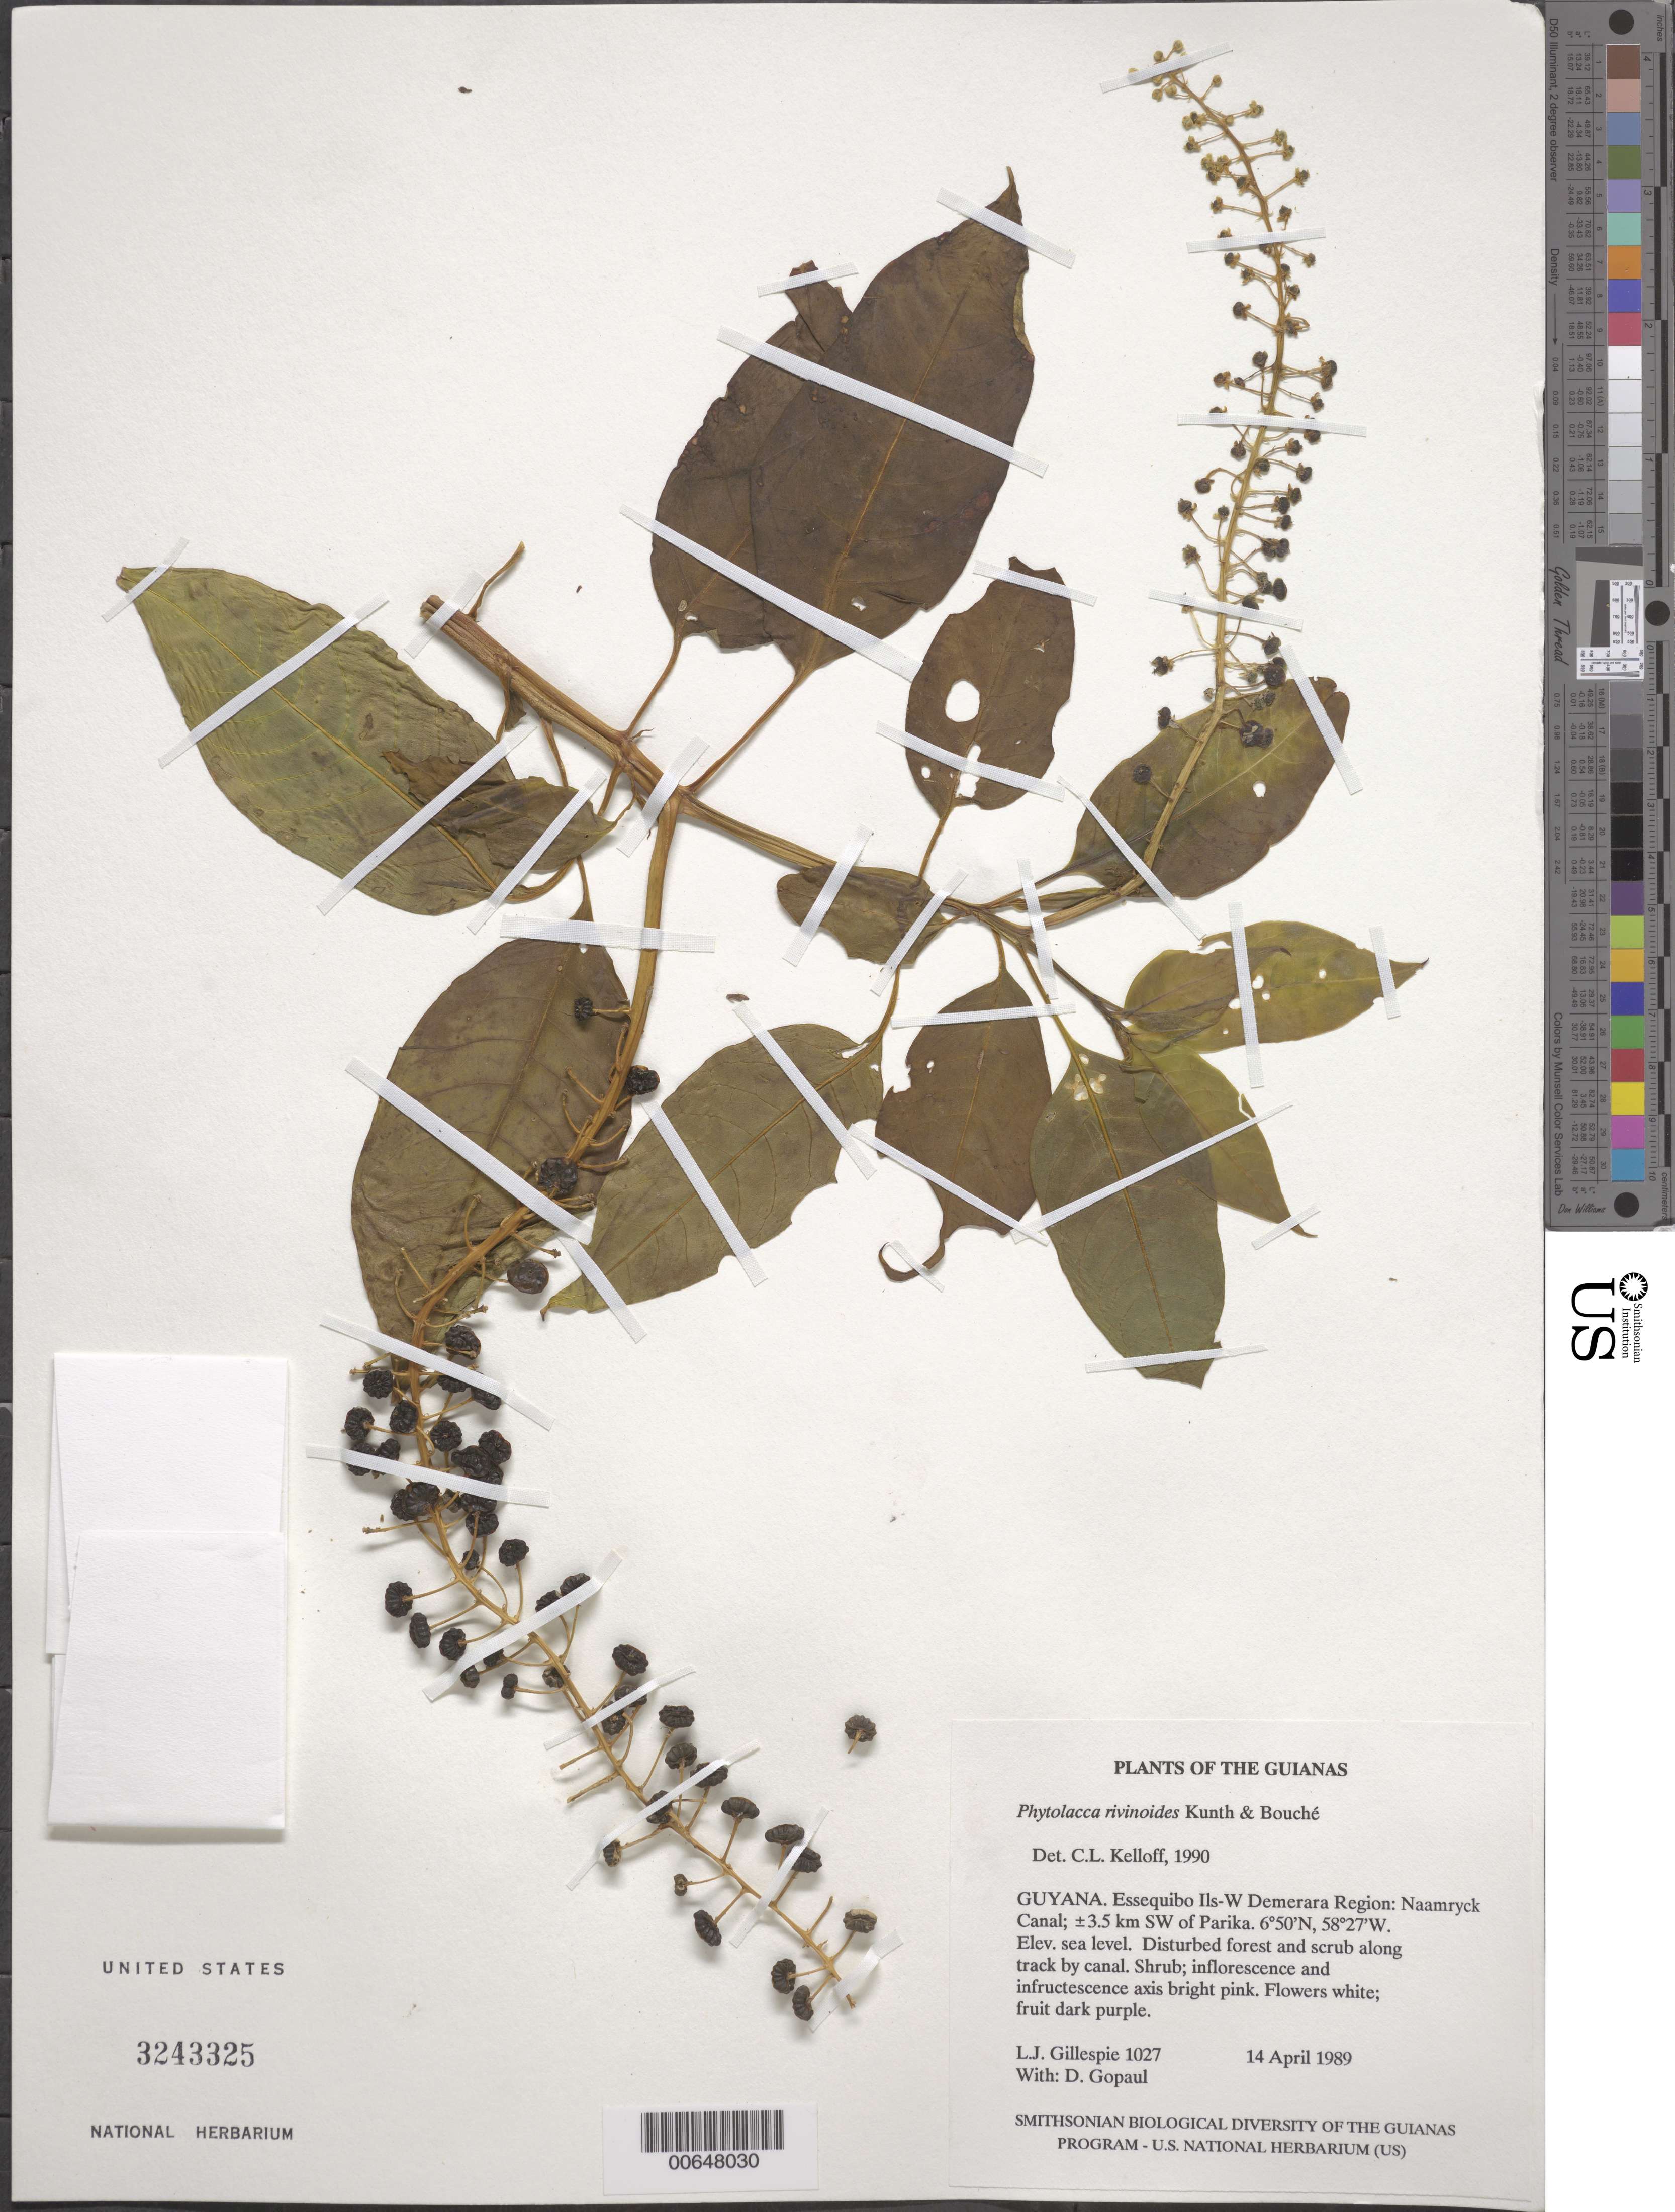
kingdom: Plantae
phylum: Tracheophyta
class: Magnoliopsida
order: Caryophyllales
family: Phytolaccaceae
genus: Phytolacca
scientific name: Phytolacca rivinoides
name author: Kunth & C.D. Bouché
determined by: DeFilipps, R. A.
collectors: L. J. Gillespie & D. Gopaul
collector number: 1027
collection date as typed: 14 April 1989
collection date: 1989-04-14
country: Guyana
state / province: Essequibo Isl-W. Demerara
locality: Naamryck Canal; ±3.5 km SW of Parika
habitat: Disturbed forest and scrub along track by canal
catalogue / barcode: US 3243325